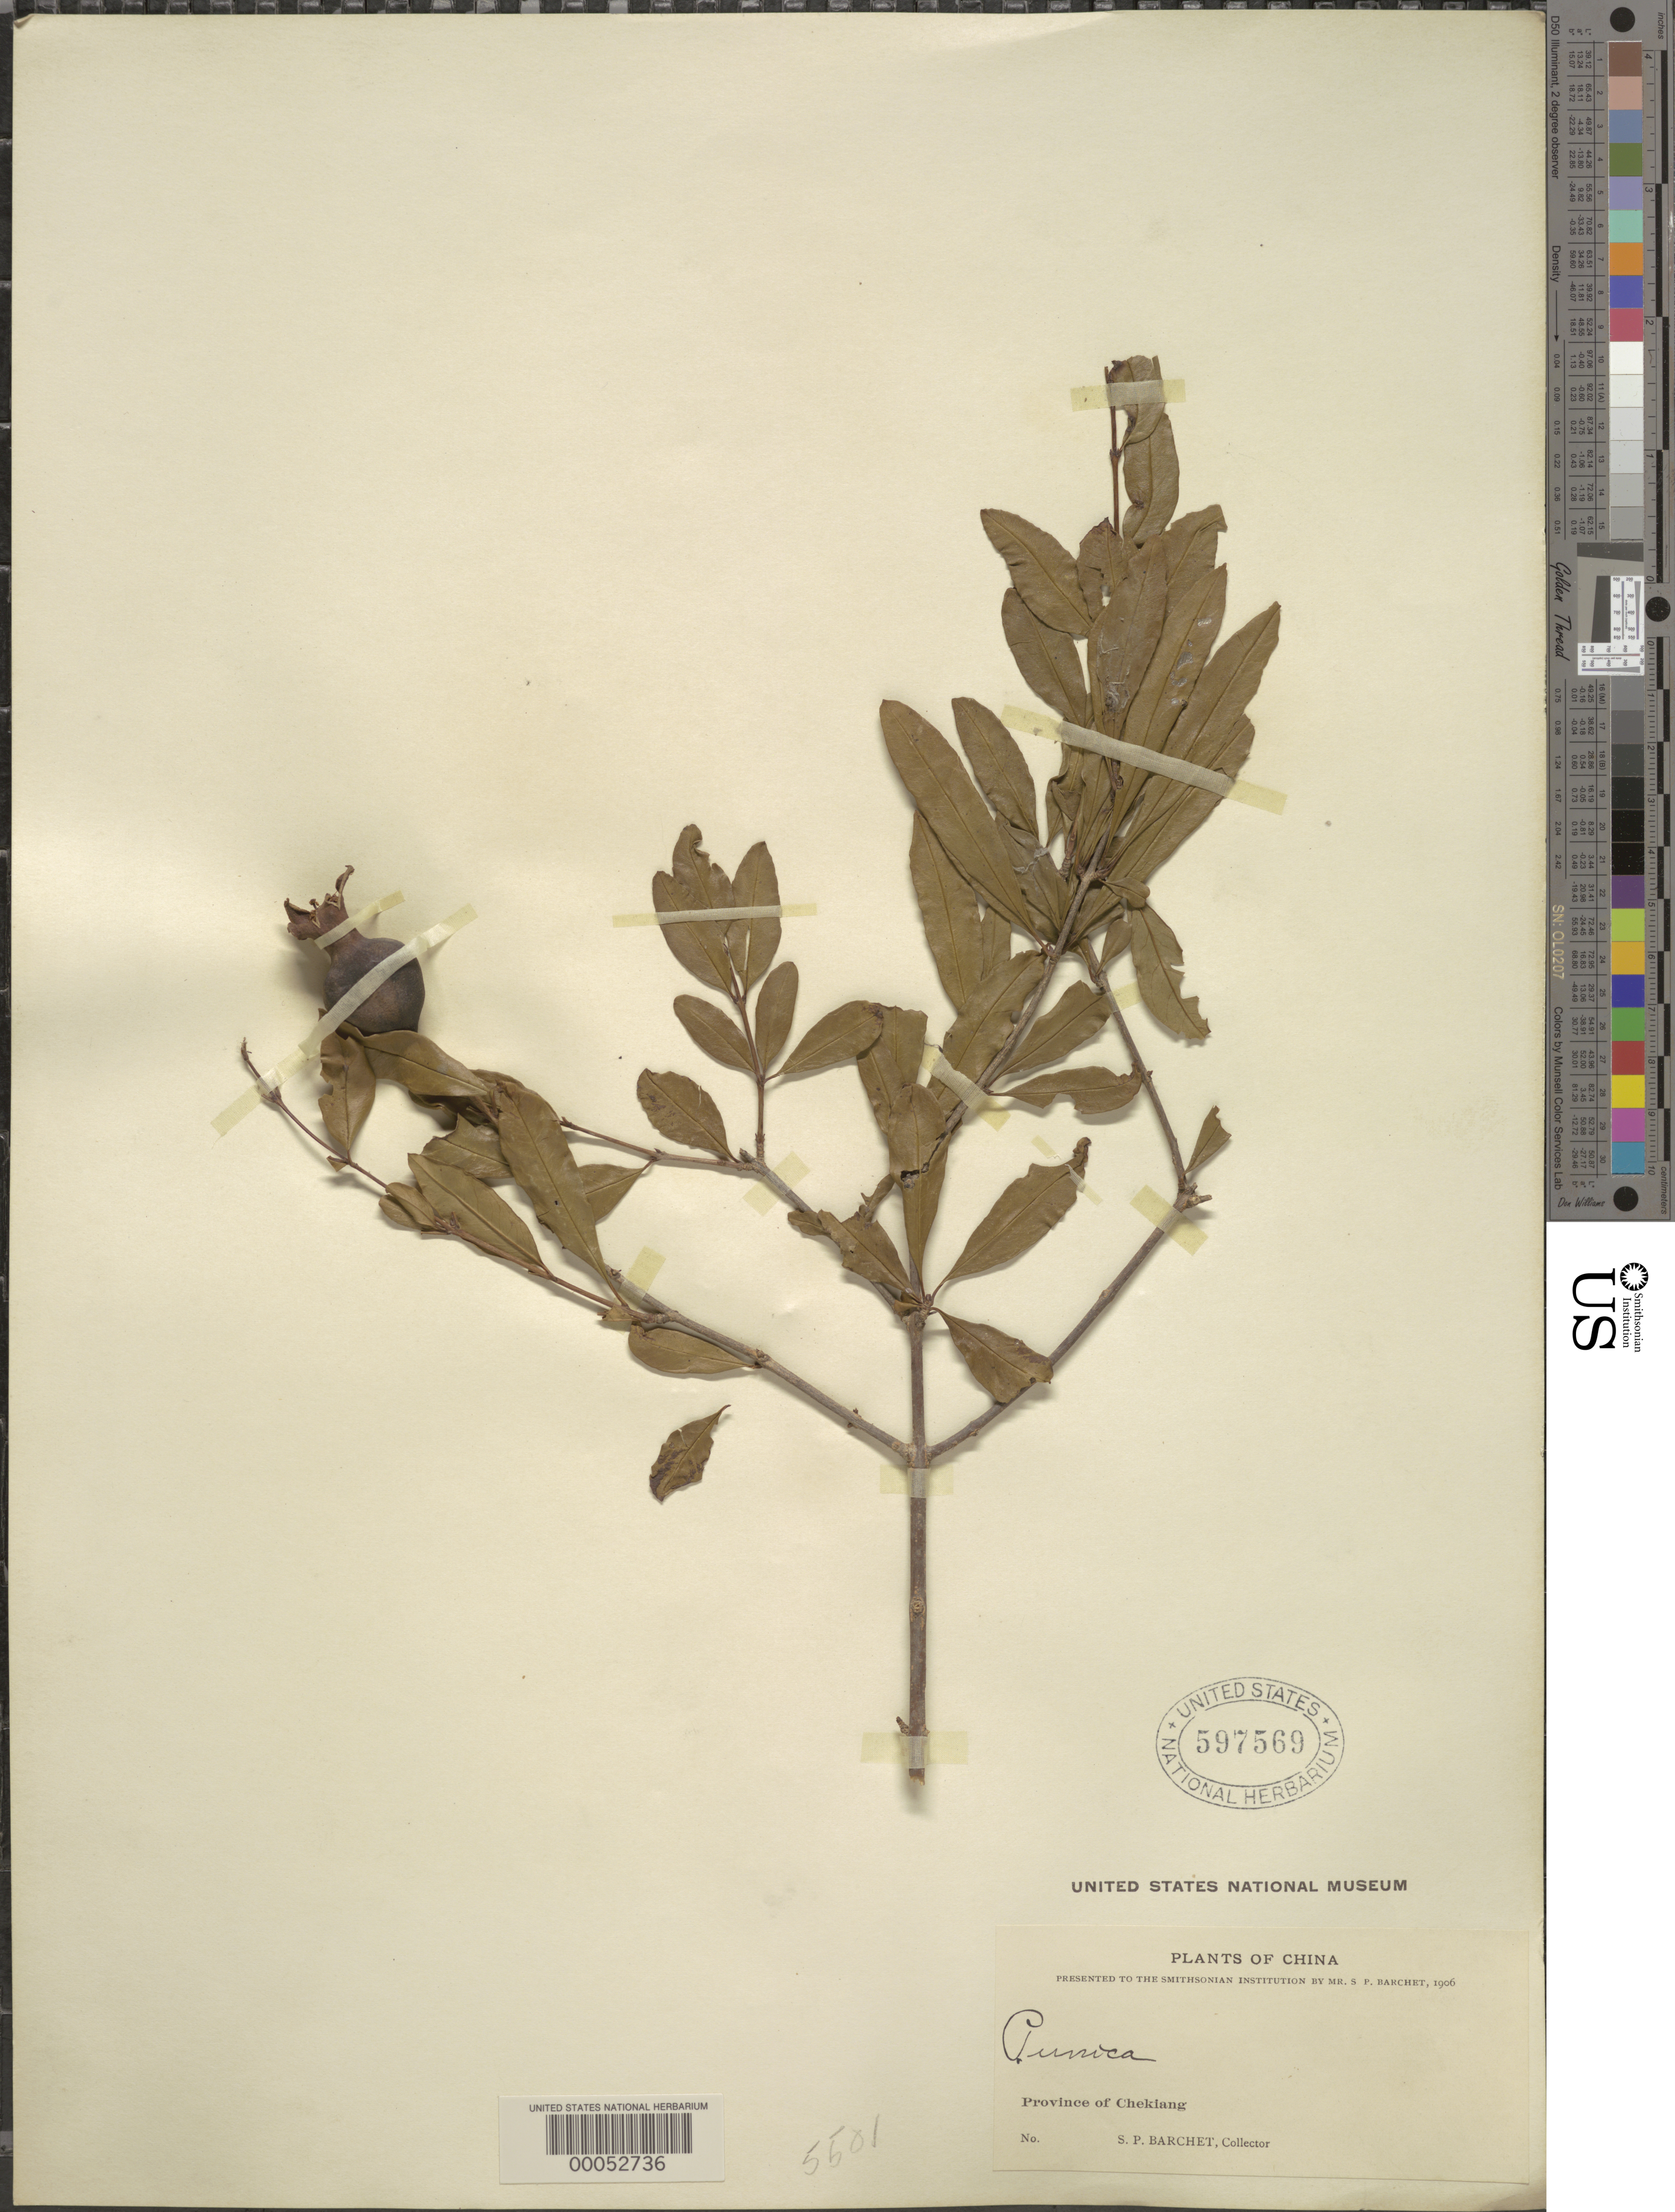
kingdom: Plantae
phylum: Tracheophyta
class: Magnoliopsida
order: Myrtales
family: Lythraceae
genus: Punica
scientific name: Punica granatum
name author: L.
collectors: S. P. Barchet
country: China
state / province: Zhejiang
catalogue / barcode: US 597569